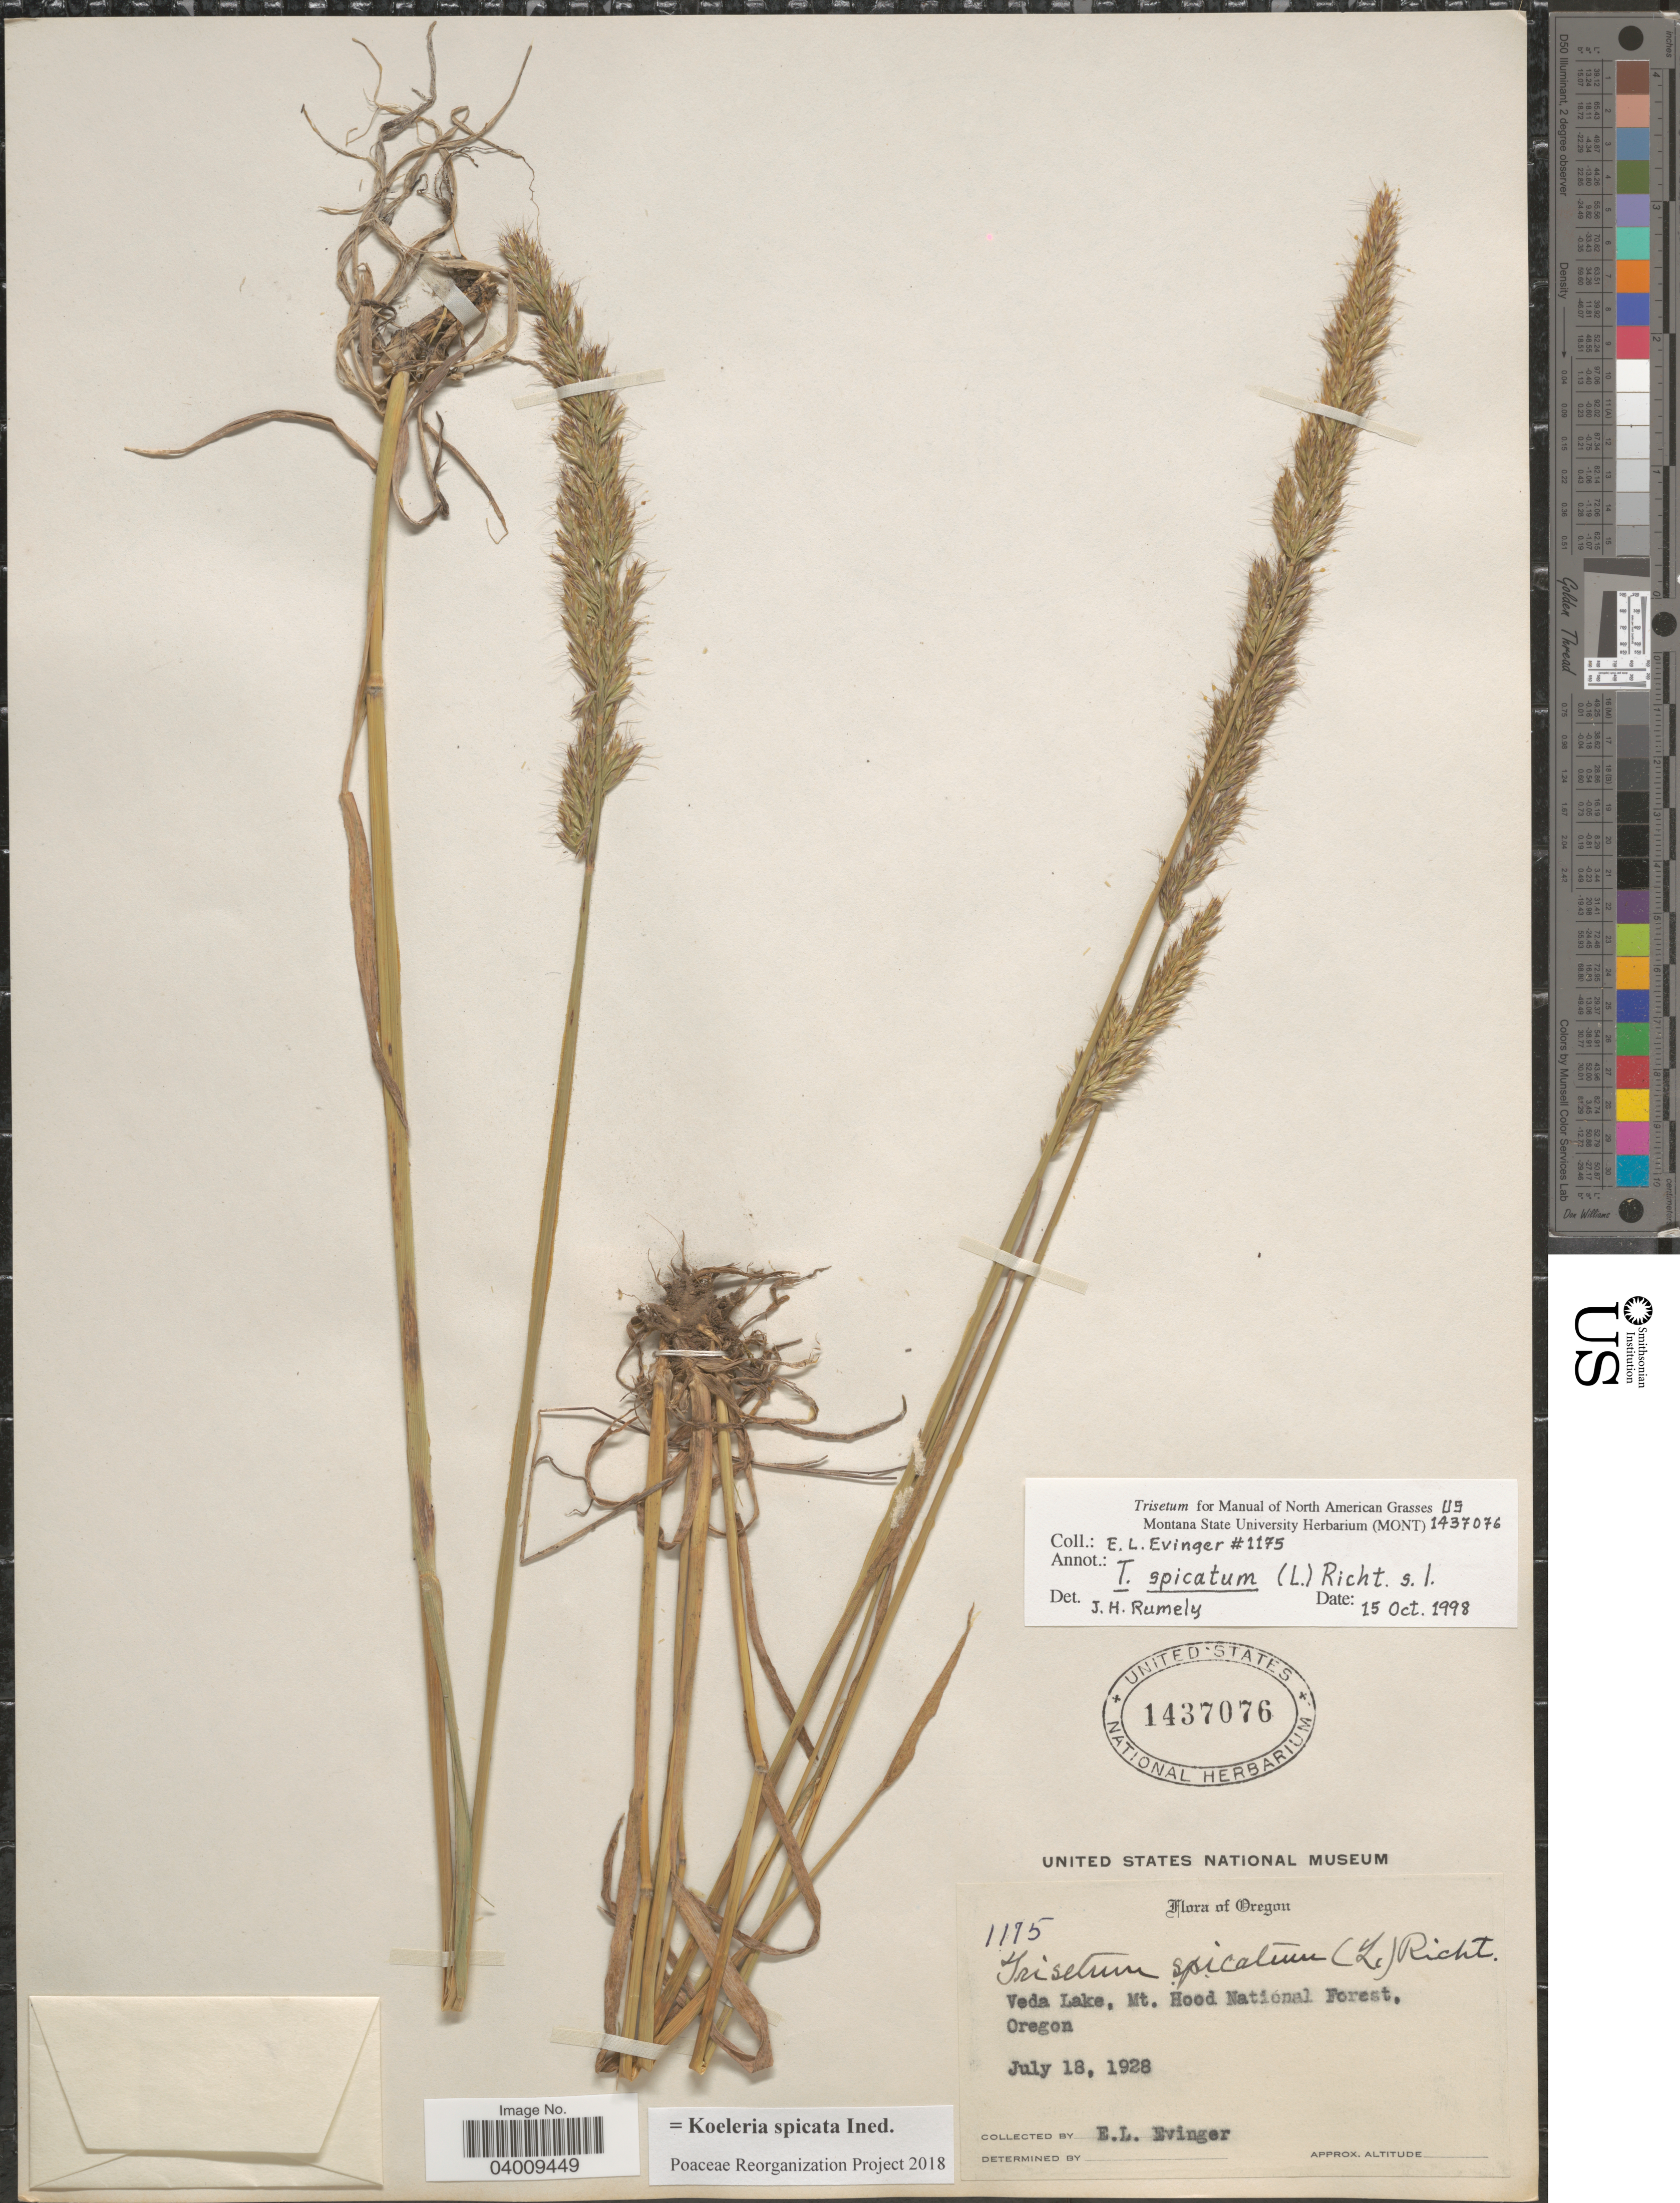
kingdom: Plantae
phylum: Tracheophyta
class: Liliopsida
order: Poales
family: Poaceae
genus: Koeleria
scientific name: Koeleria spicata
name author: (L.) Barberá et al.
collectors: E. Evinger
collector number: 1175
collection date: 1928-07-18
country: United States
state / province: Oregon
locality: Veda Lake, Mt. Hood National Forest.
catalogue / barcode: US 1437076